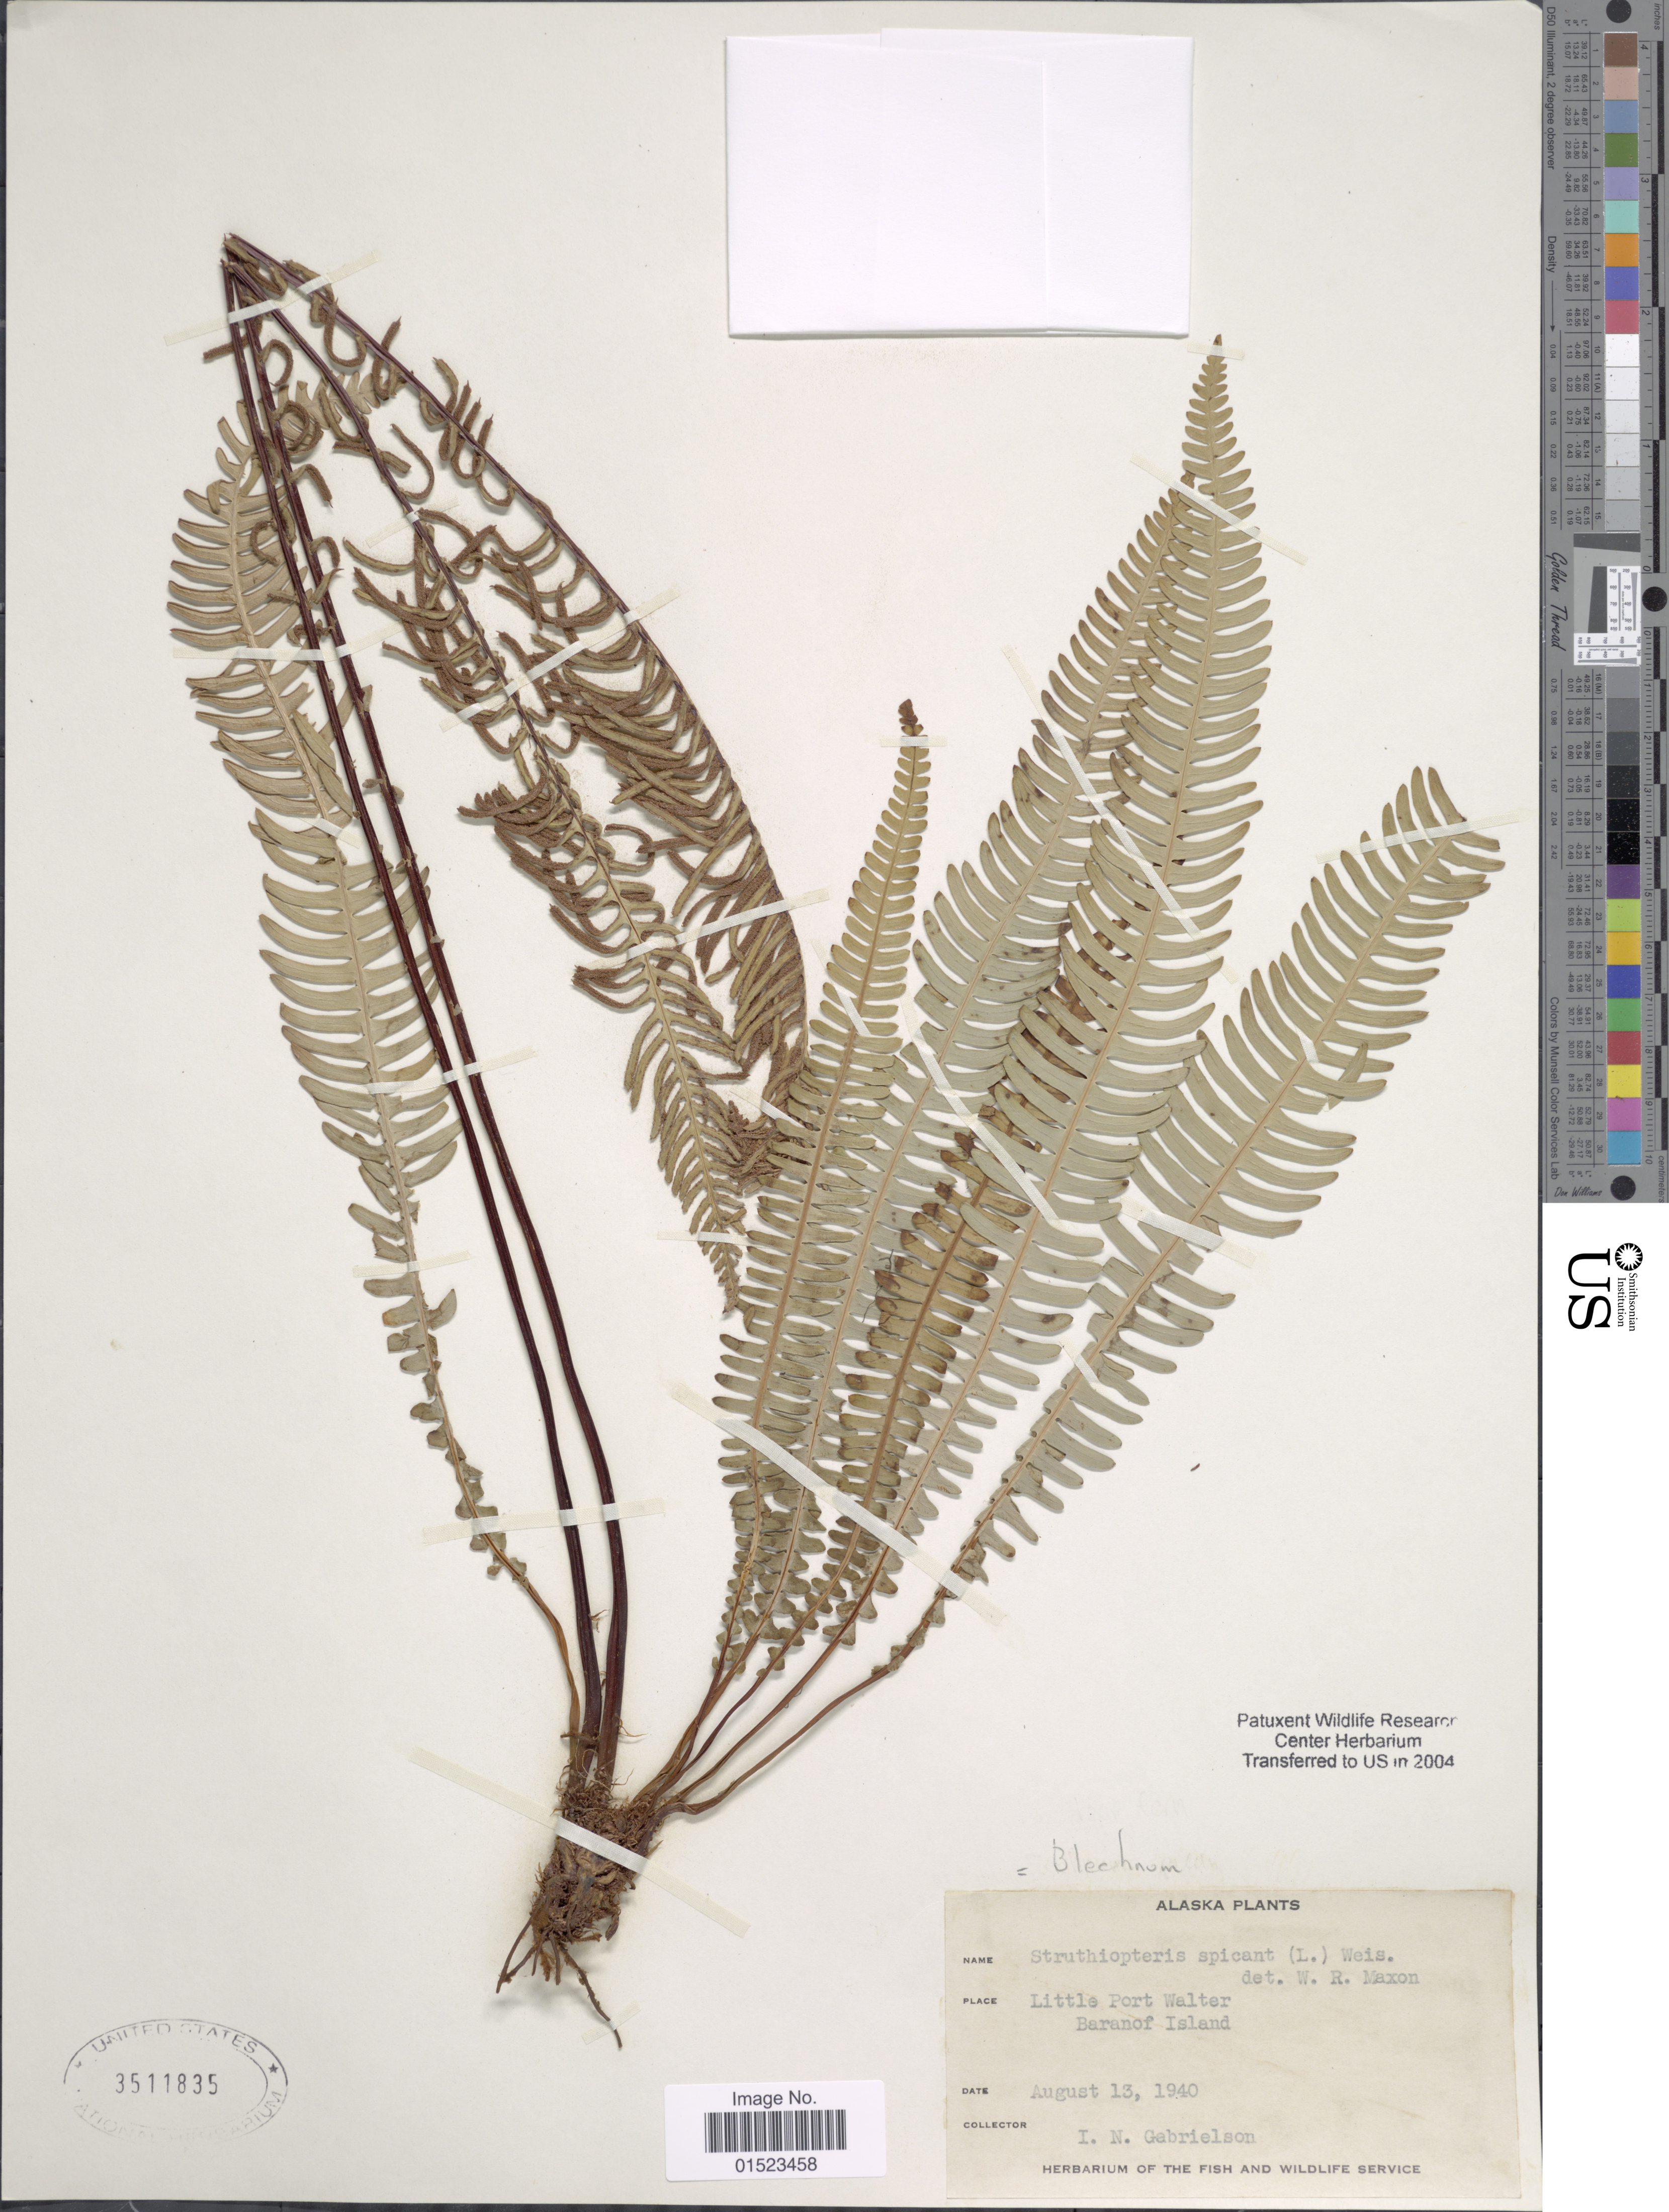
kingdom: Plantae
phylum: Tracheophyta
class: Polypodiopsida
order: Polypodiales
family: Blechnaceae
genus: Blechnum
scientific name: Blechnum spicant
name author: (L.) Sm.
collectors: I. Gabrielson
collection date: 1940-08-13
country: United States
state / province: Alaska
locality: Little Port Walter, Baranof Island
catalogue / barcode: US 3511835